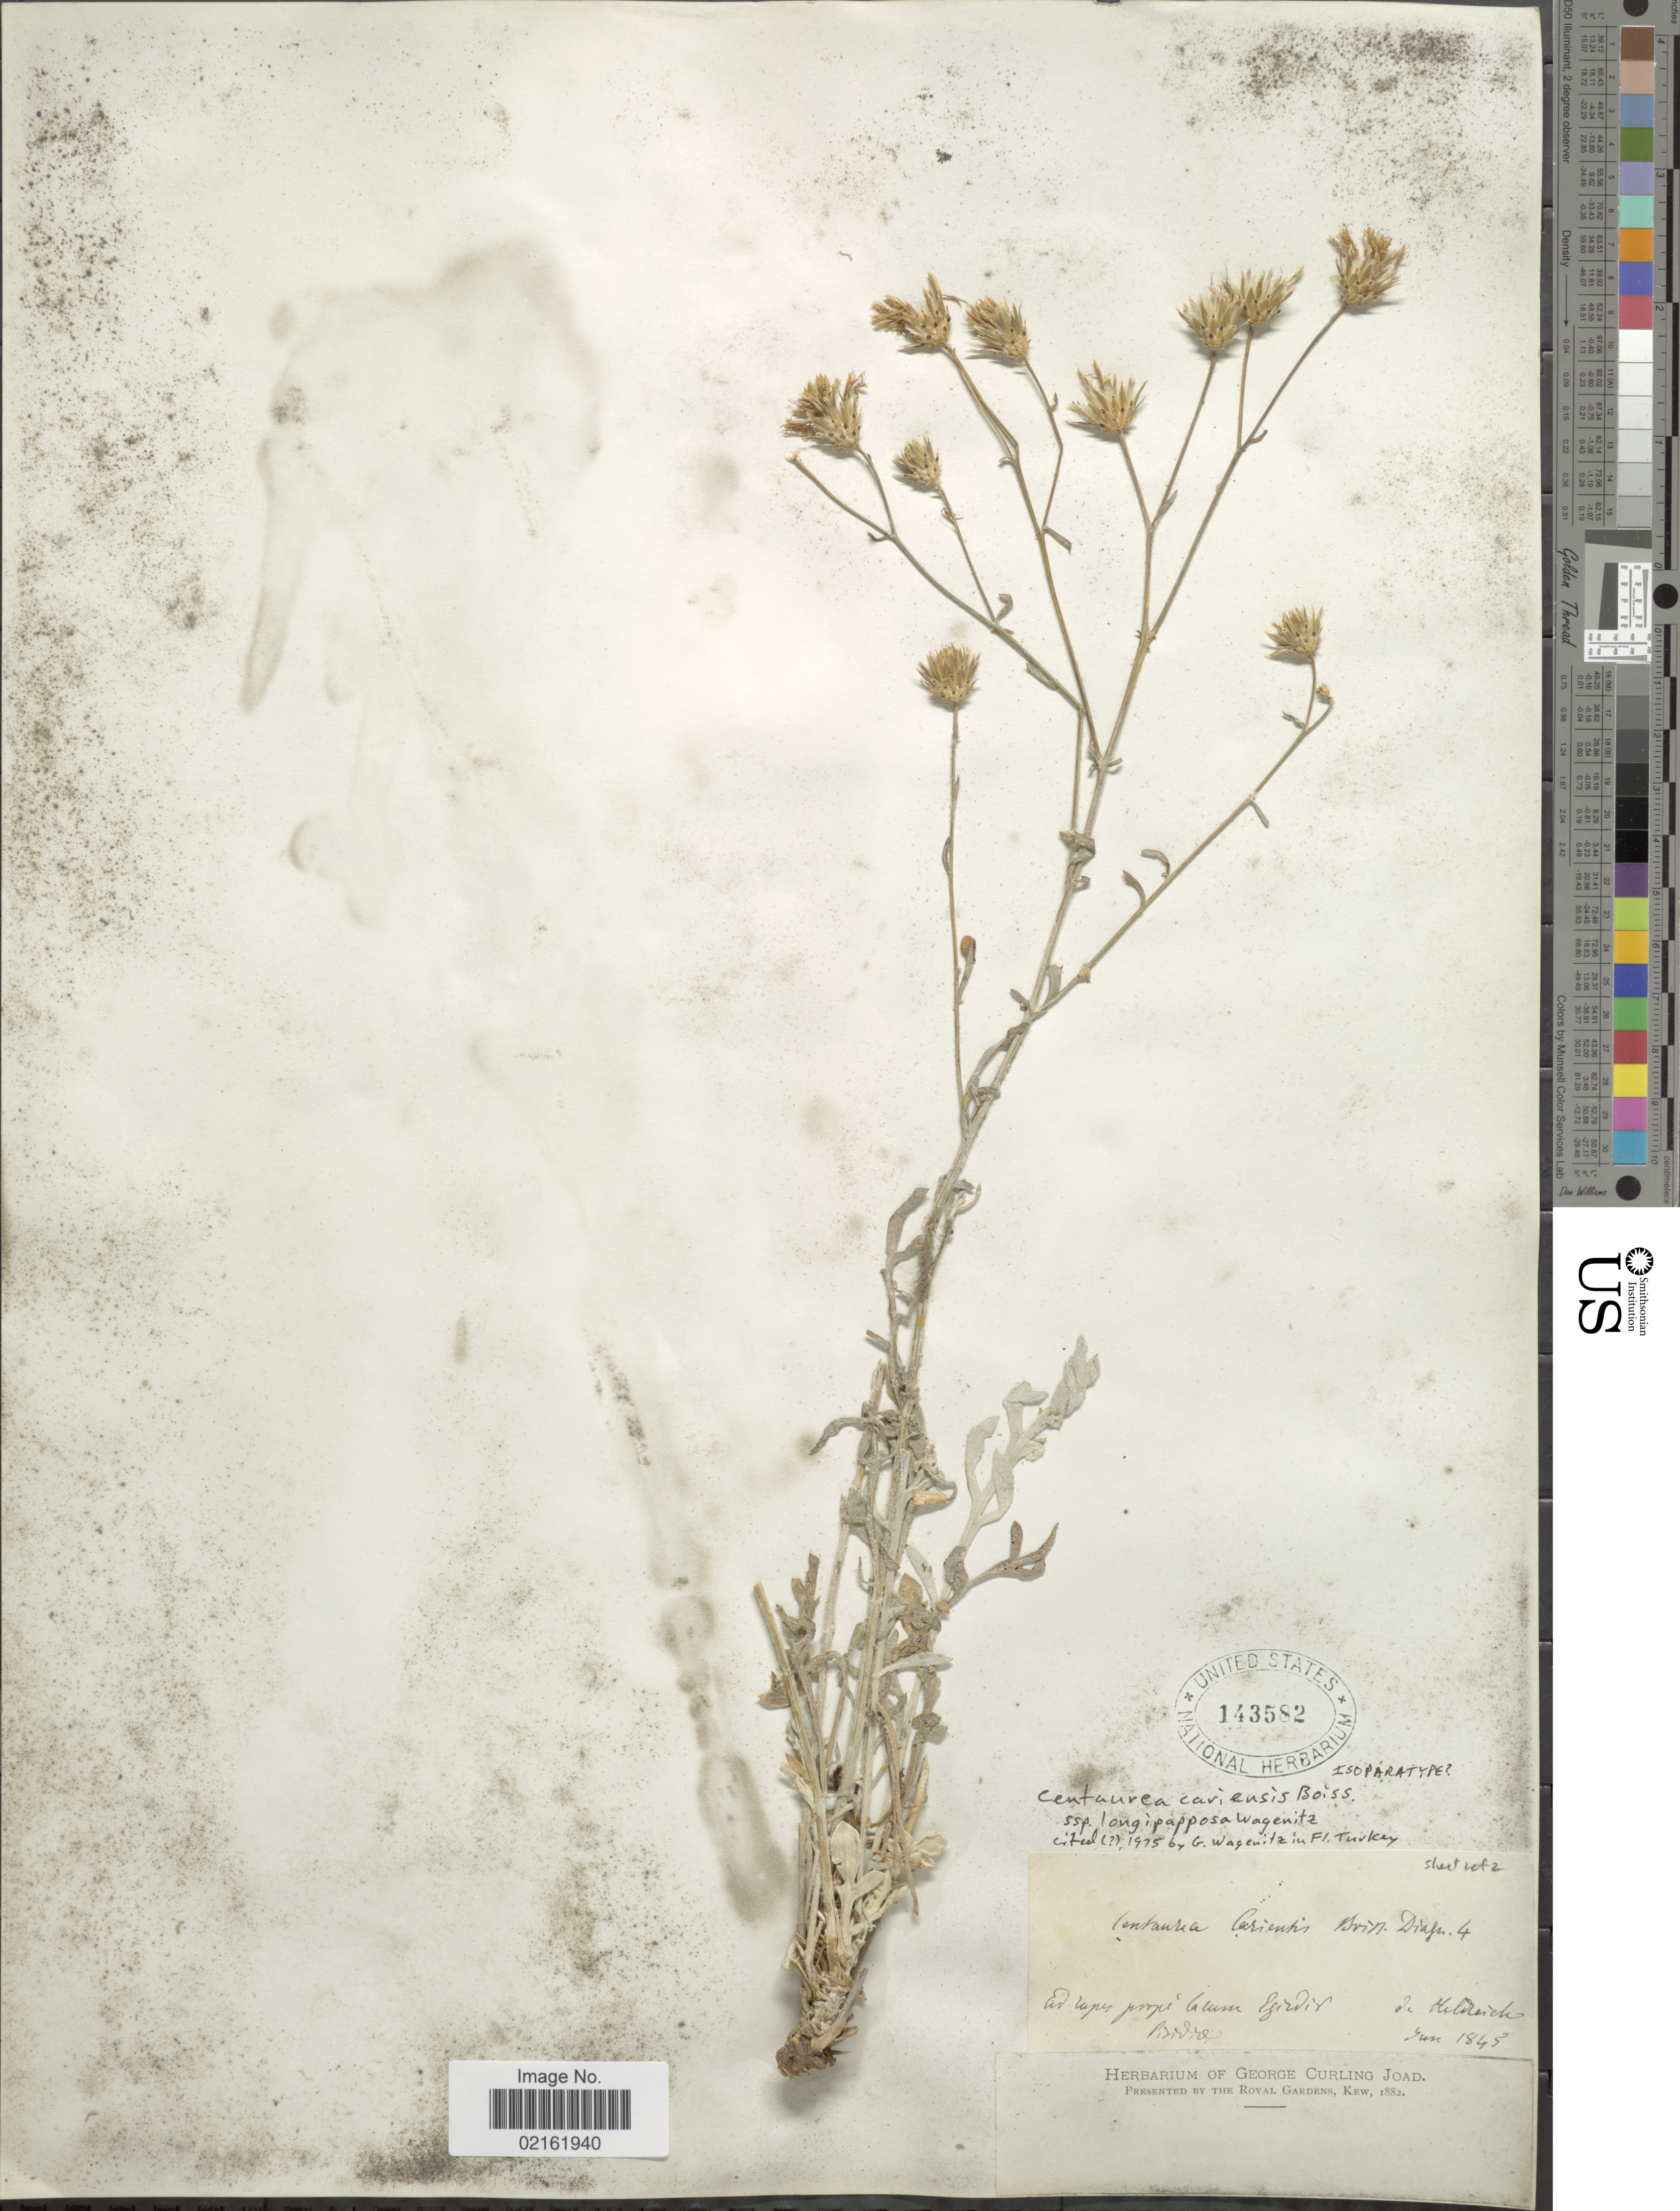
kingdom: Plantae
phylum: Tracheophyta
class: Magnoliopsida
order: Asterales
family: Asteraceae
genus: Centaurea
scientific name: Centaurea cariensis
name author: Boiss.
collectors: Hildreich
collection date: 1845-06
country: Turkey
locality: Eid uper prope Chum, Egirdir, Pirrvre [interpreted]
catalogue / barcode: US 143582